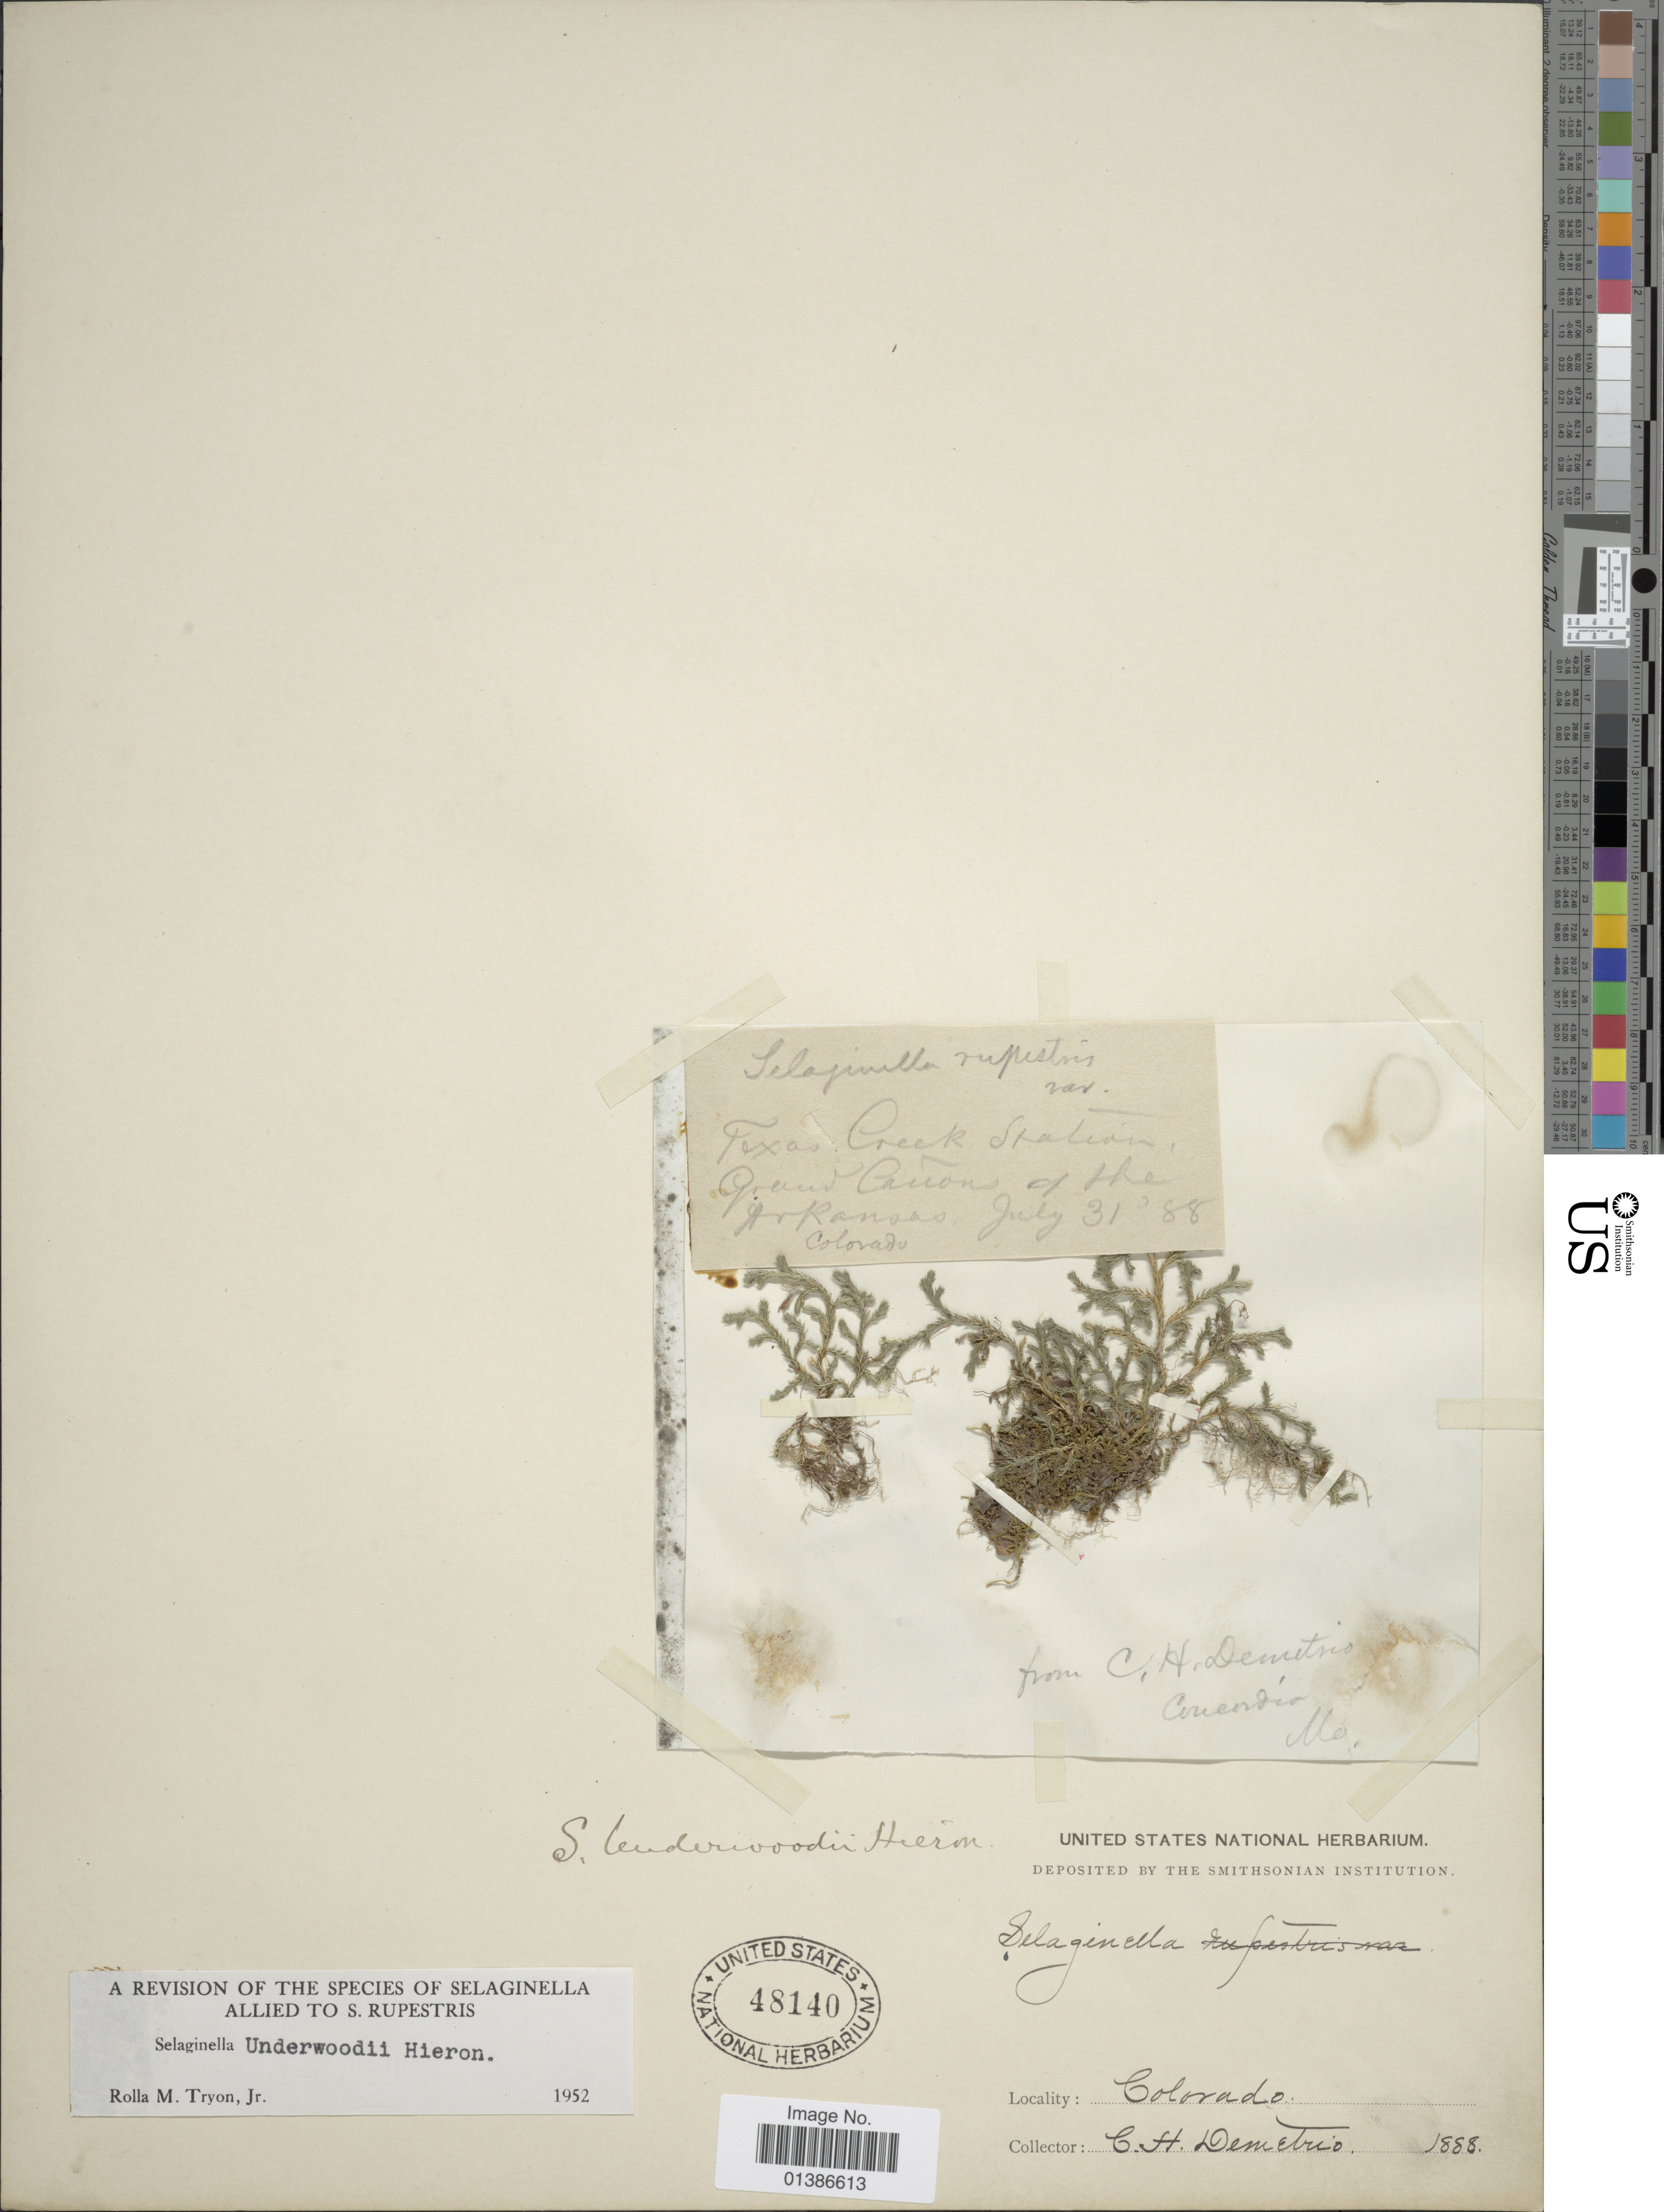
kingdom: Plantae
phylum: Tracheophyta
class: Lycopodiopsida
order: Selaginellales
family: Selaginellaceae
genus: Selaginella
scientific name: Selaginella underwoodii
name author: Hieron.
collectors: C. Demetrio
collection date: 1888-07-31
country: United States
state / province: Texas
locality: Creek Station, Grand Cañons of the Arkansas, Colorado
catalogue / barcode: US 48140